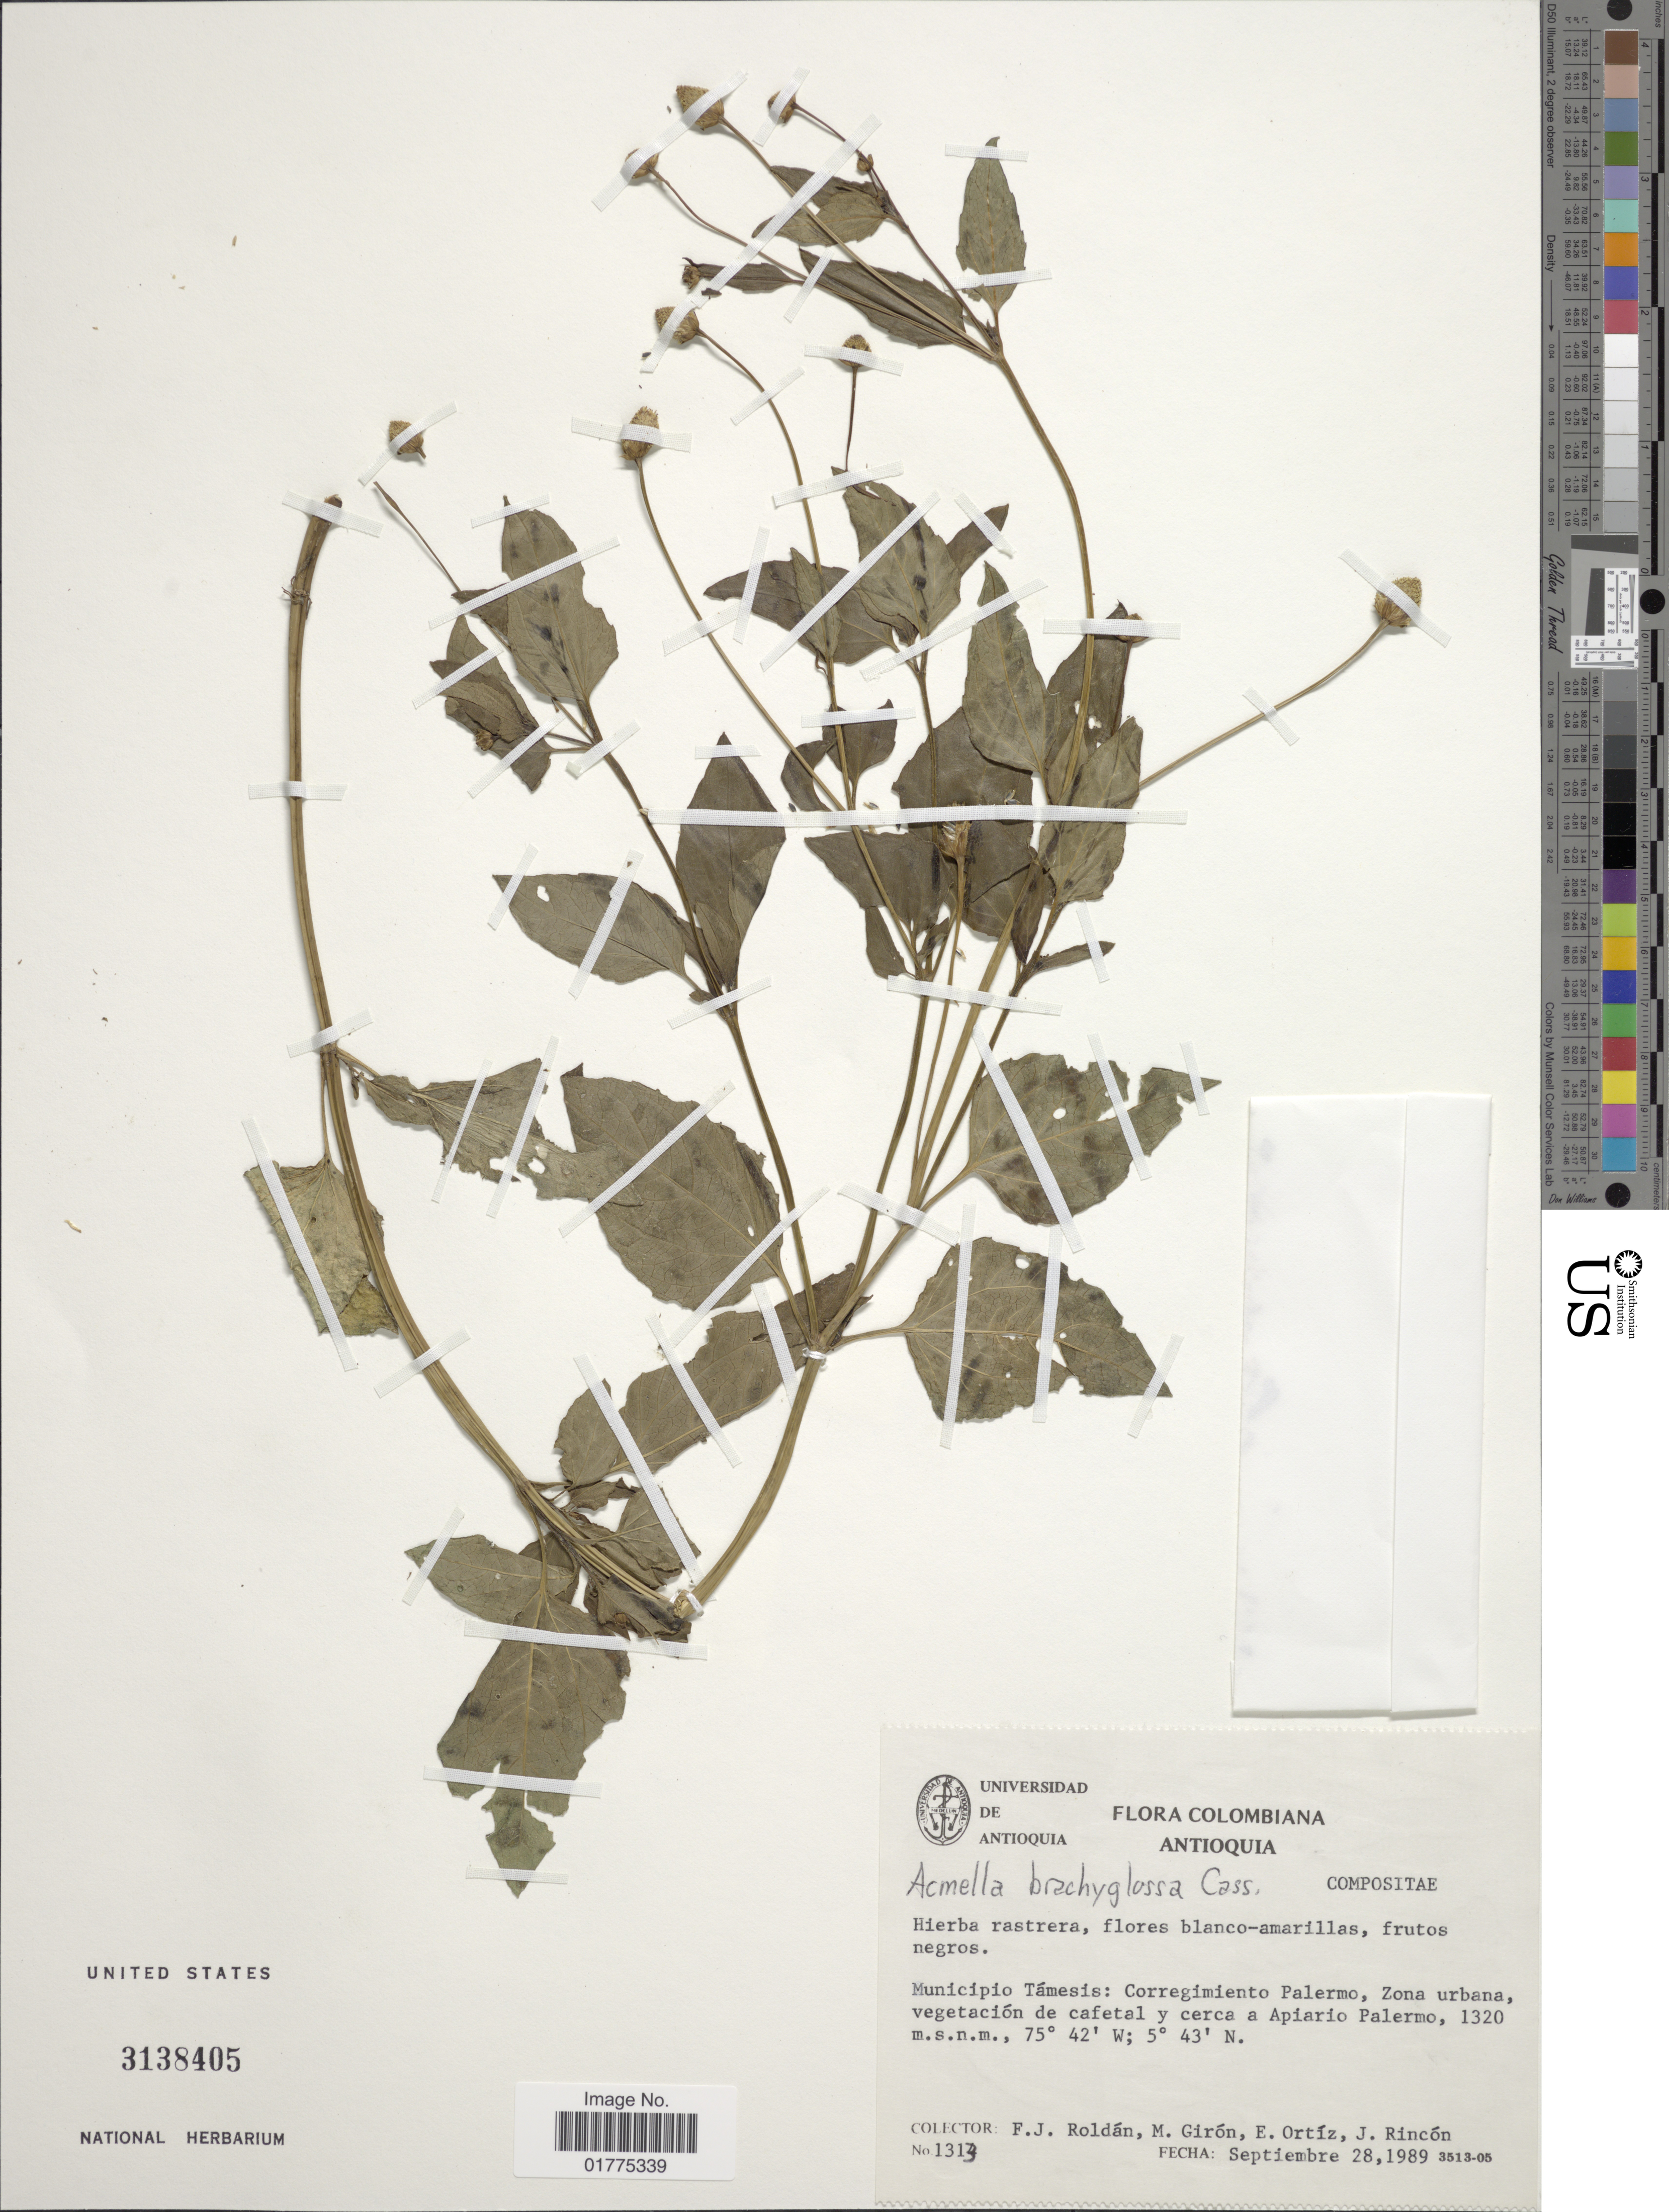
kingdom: Plantae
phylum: Tracheophyta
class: Magnoliopsida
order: Asterales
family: Asteraceae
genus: Acmella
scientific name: Acmella brachyglossa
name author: Cass.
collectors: F. J. Roldán, M. Girón, E. Ortíz & J. Rincón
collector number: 1313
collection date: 1989-09-28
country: Colombia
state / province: Antioquia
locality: Municipio Tamesis: Corregimiento Palermo, Zona urbana, vegetacion de cafetal y cerca a Apiario Palermo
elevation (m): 1320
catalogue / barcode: US 3138405